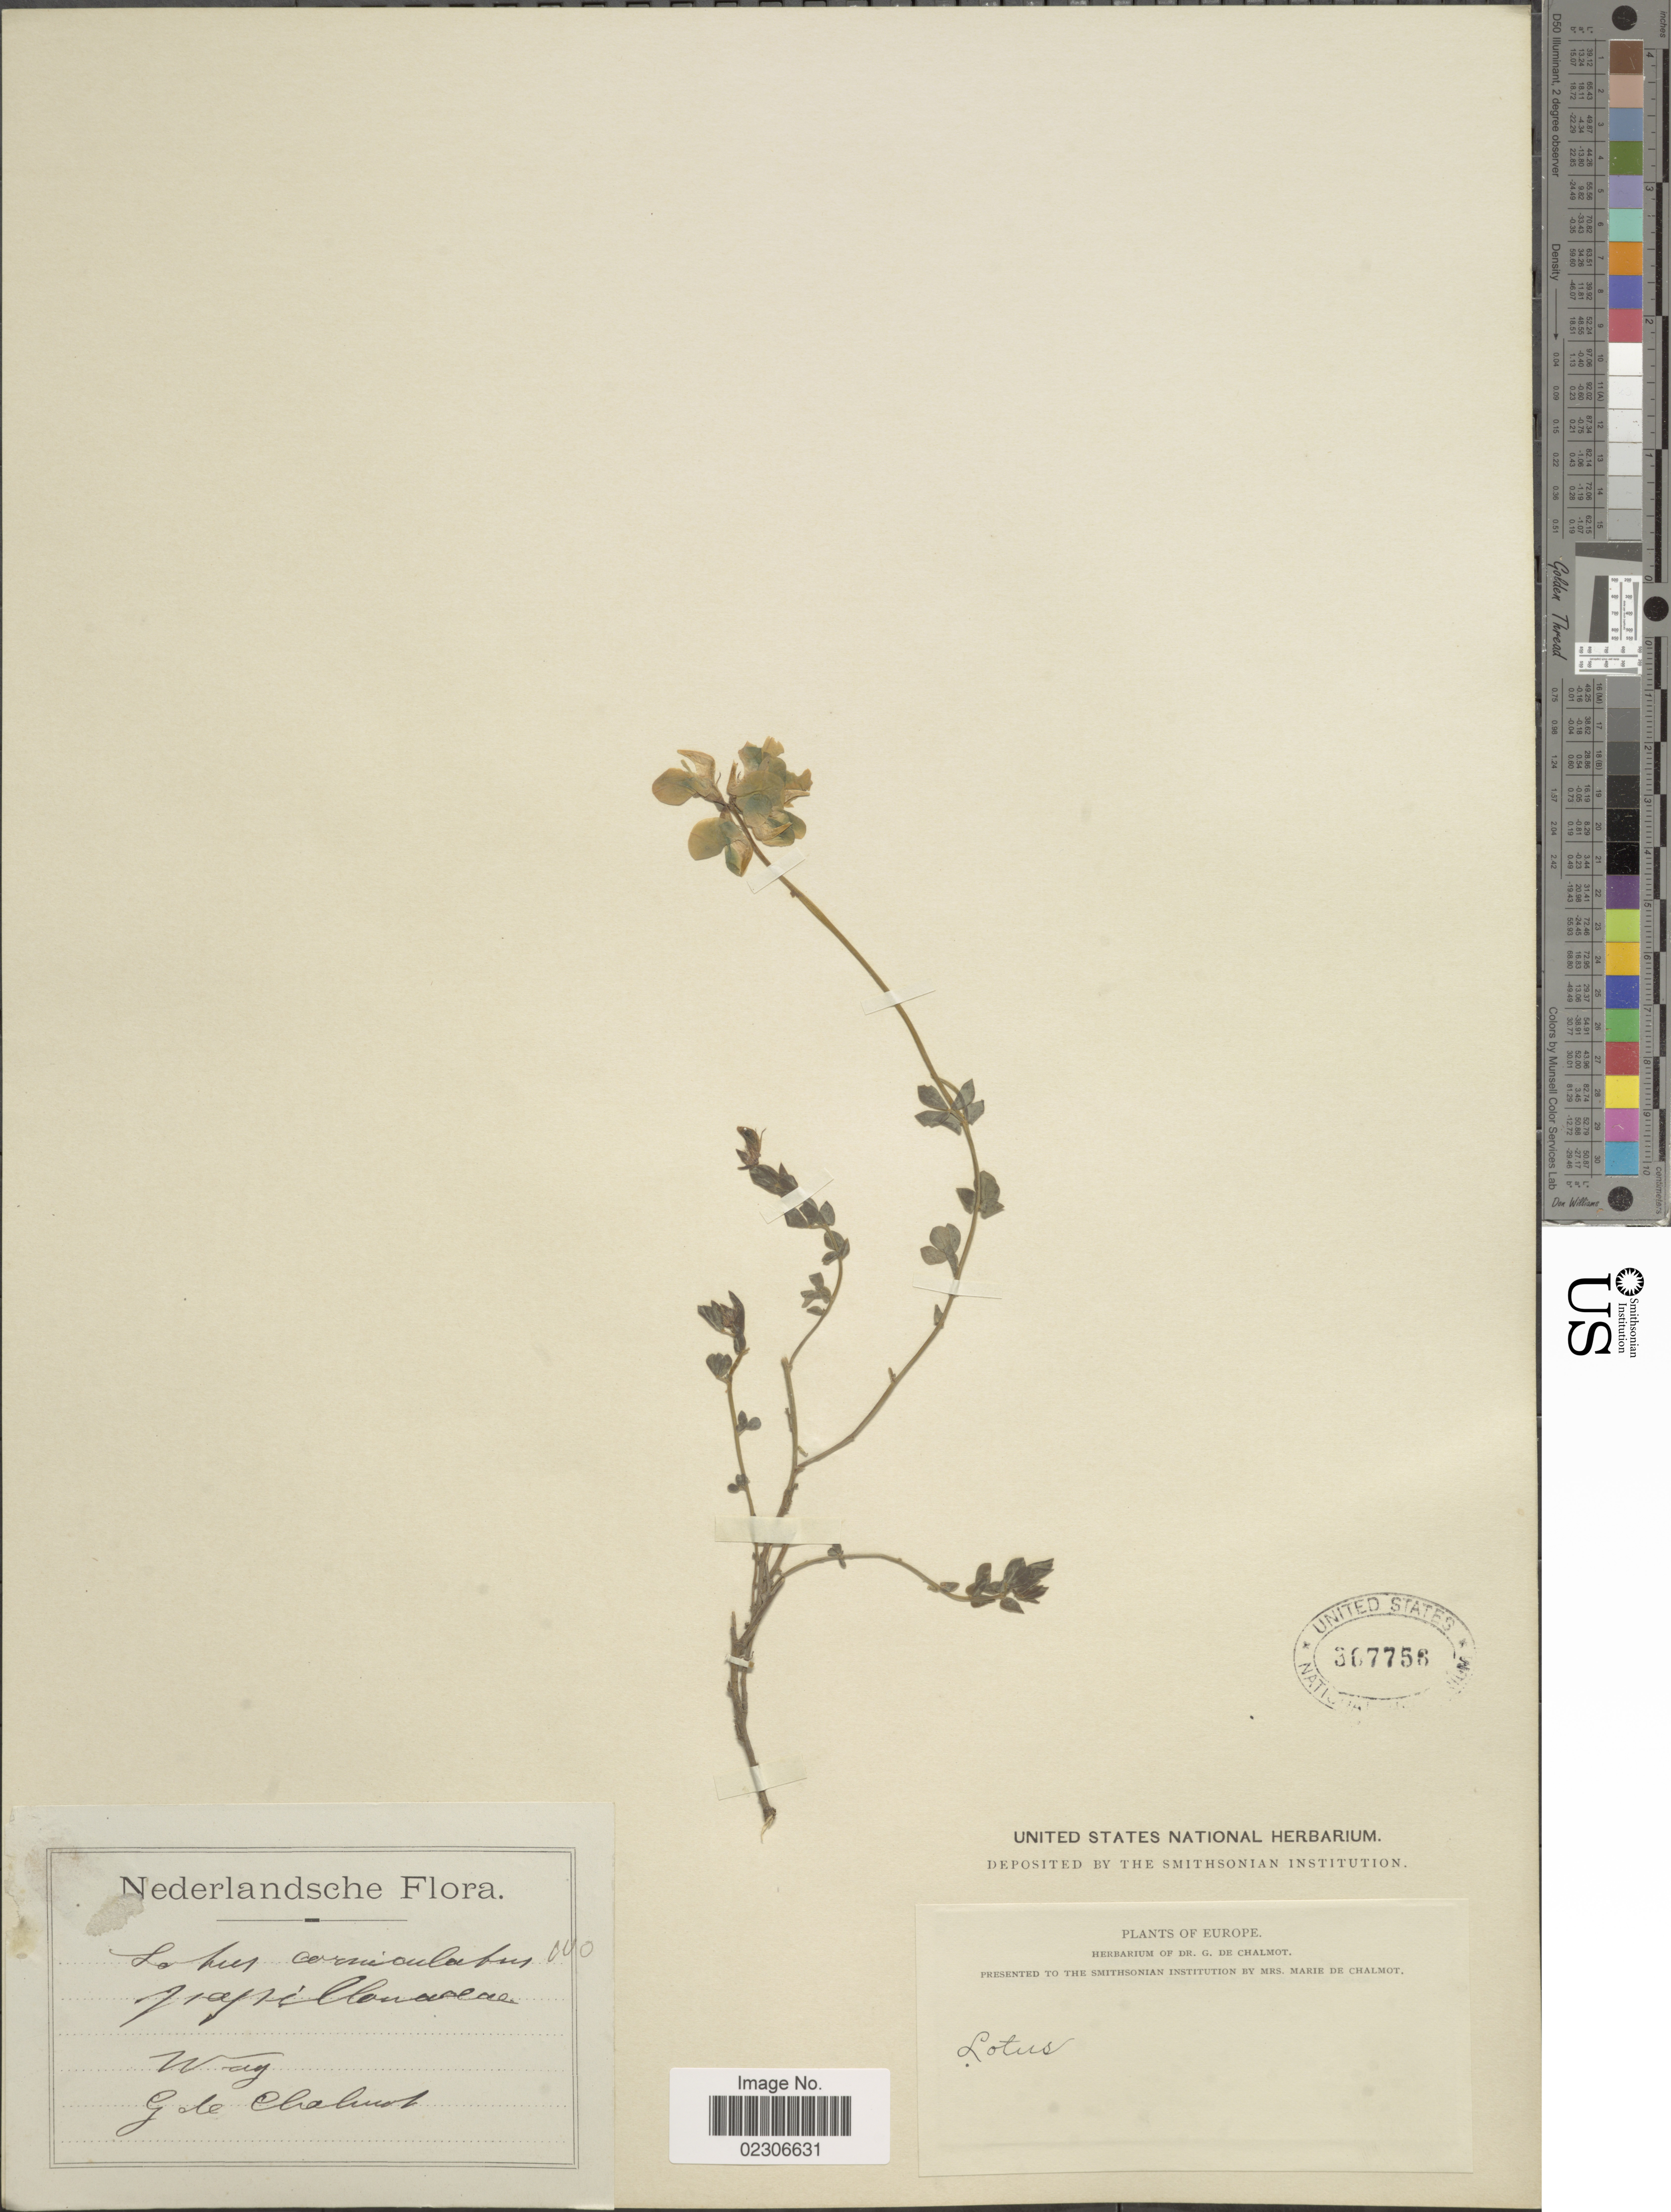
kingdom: Plantae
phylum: Tracheophyta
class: Magnoliopsida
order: Fabales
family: Fabaceae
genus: Lotus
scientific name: Lotus corniculatus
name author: L.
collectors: G. de Chalmot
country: Netherlands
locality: Way [unsure placement]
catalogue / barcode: US 367756